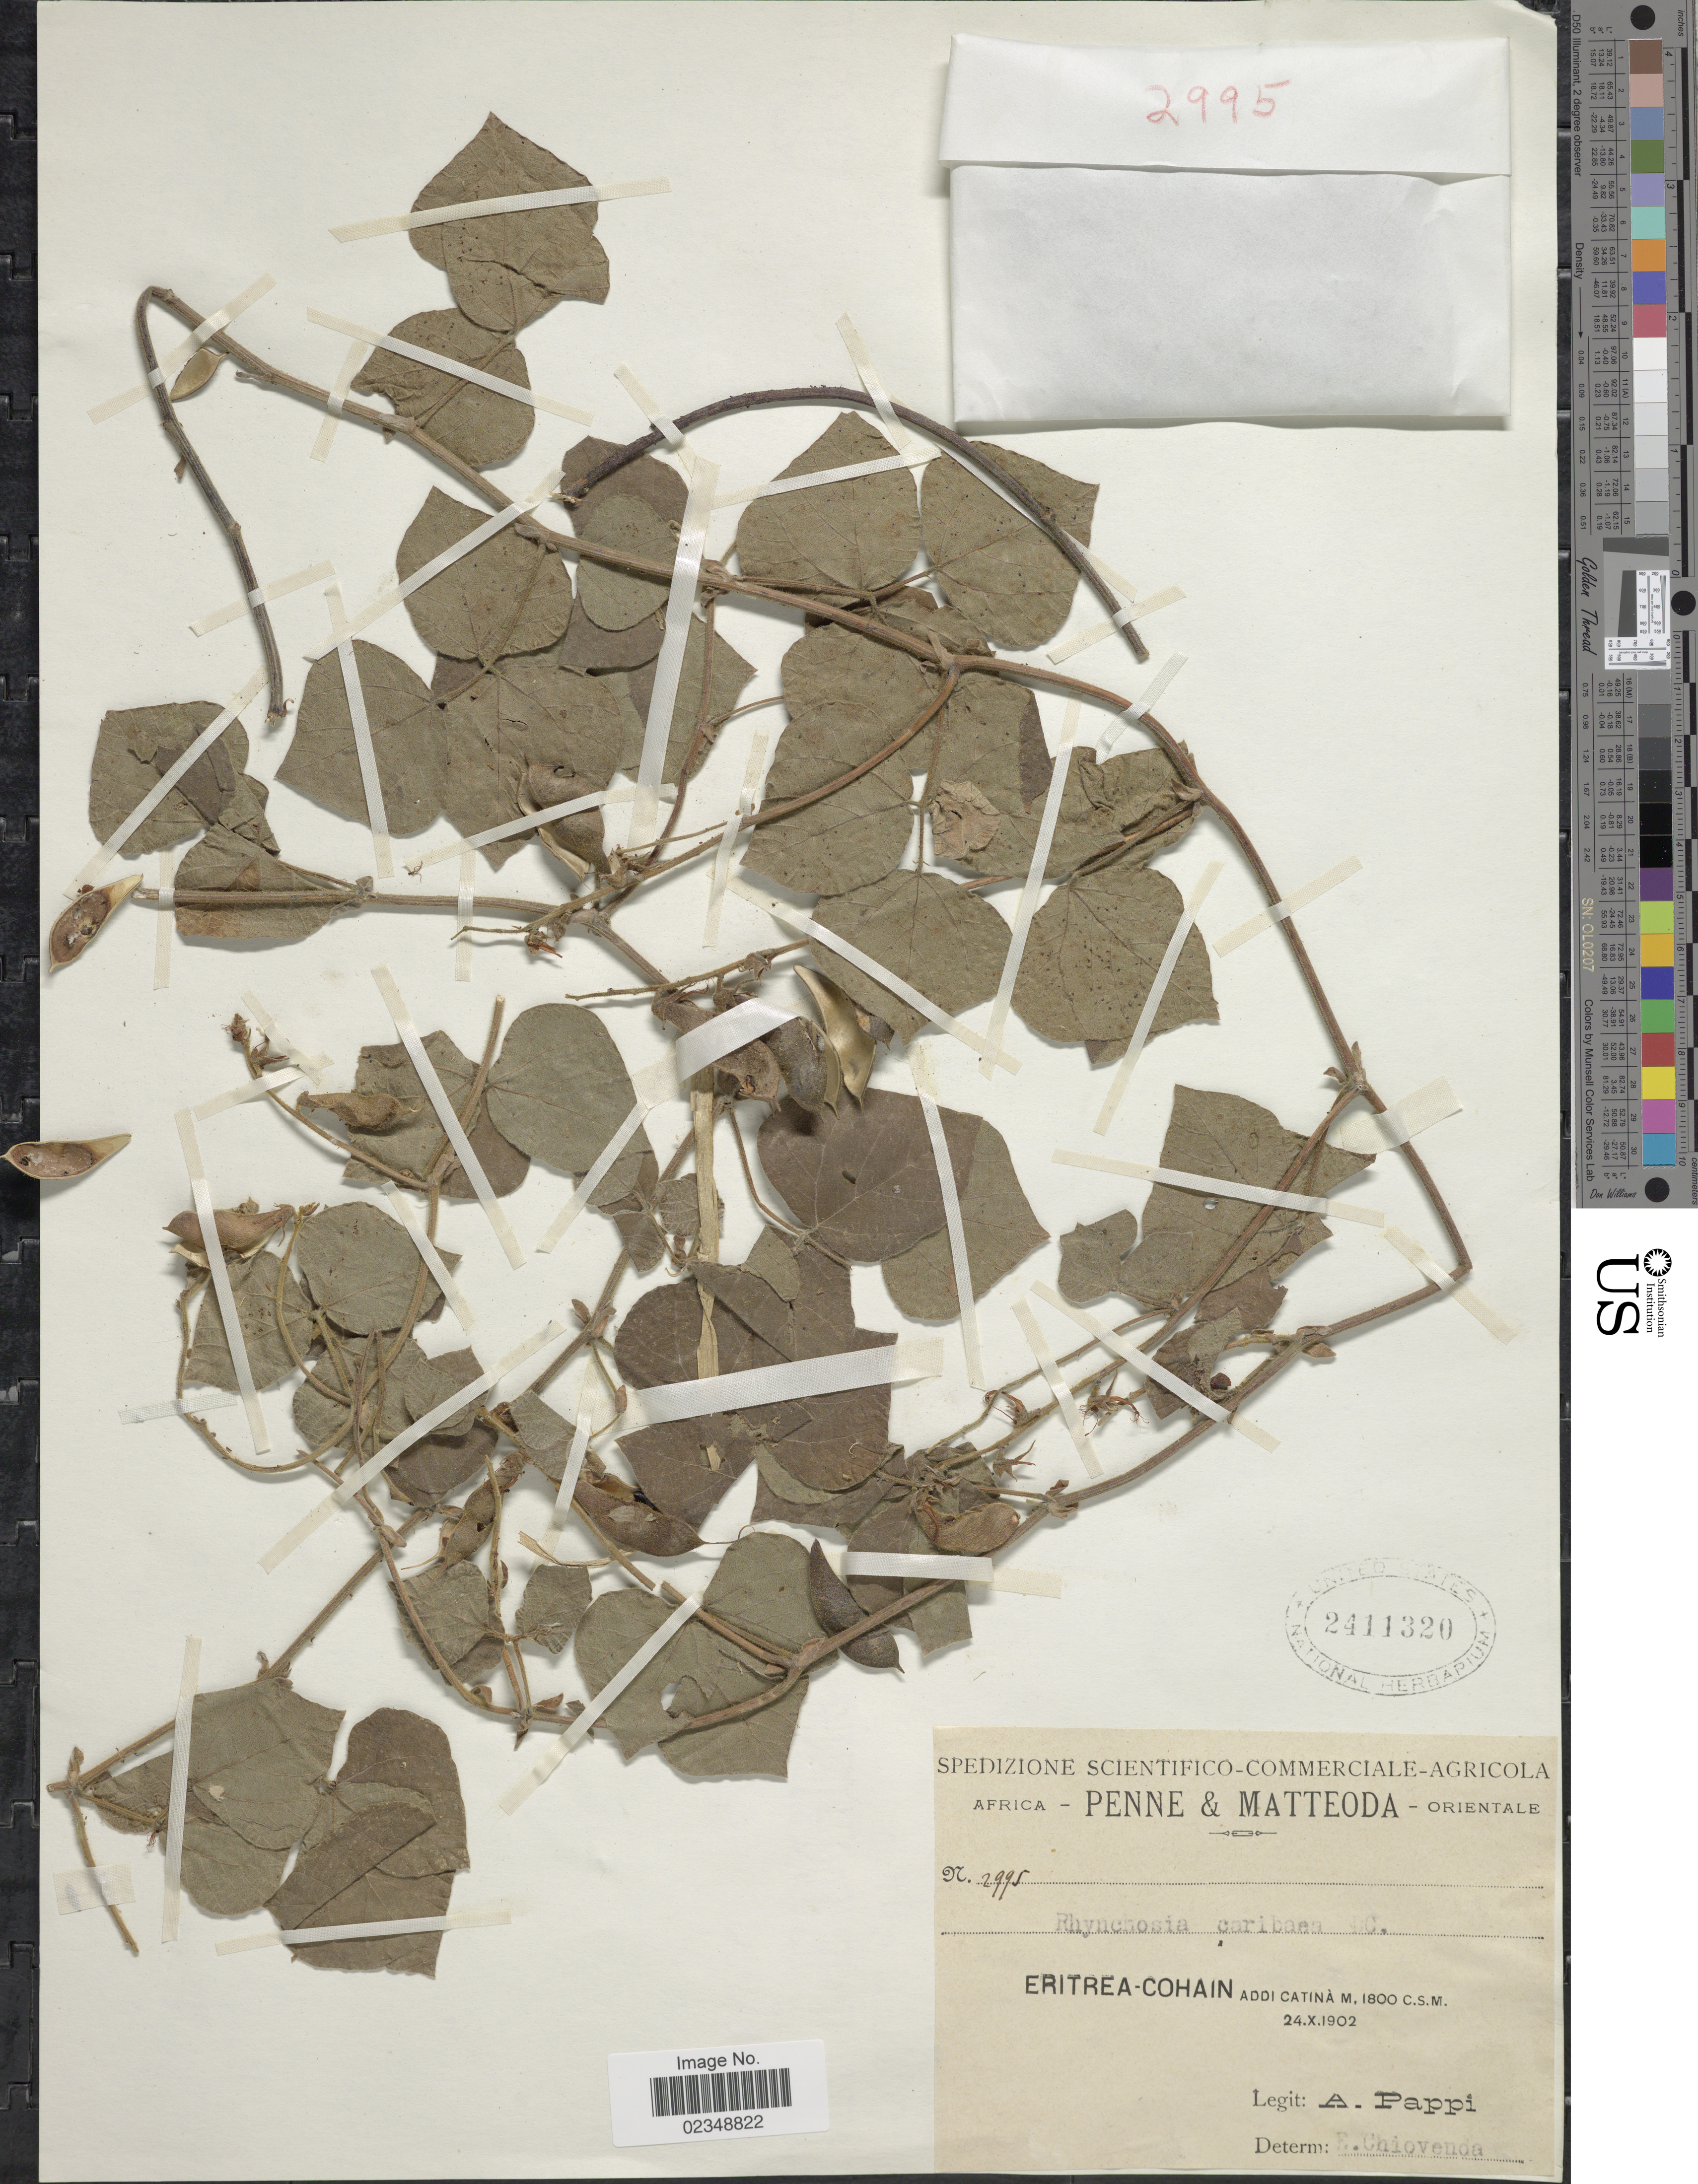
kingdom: Plantae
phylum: Tracheophyta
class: Magnoliopsida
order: Fabales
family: Fabaceae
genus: Rhynchosia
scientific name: Rhynchosia caribaea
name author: (Jacq.) DC.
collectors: A. Pappi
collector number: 2995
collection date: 1902-10-24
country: Eritrea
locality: Eritrea - Cohain addi Catina m.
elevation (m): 1800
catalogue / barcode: US 2411320